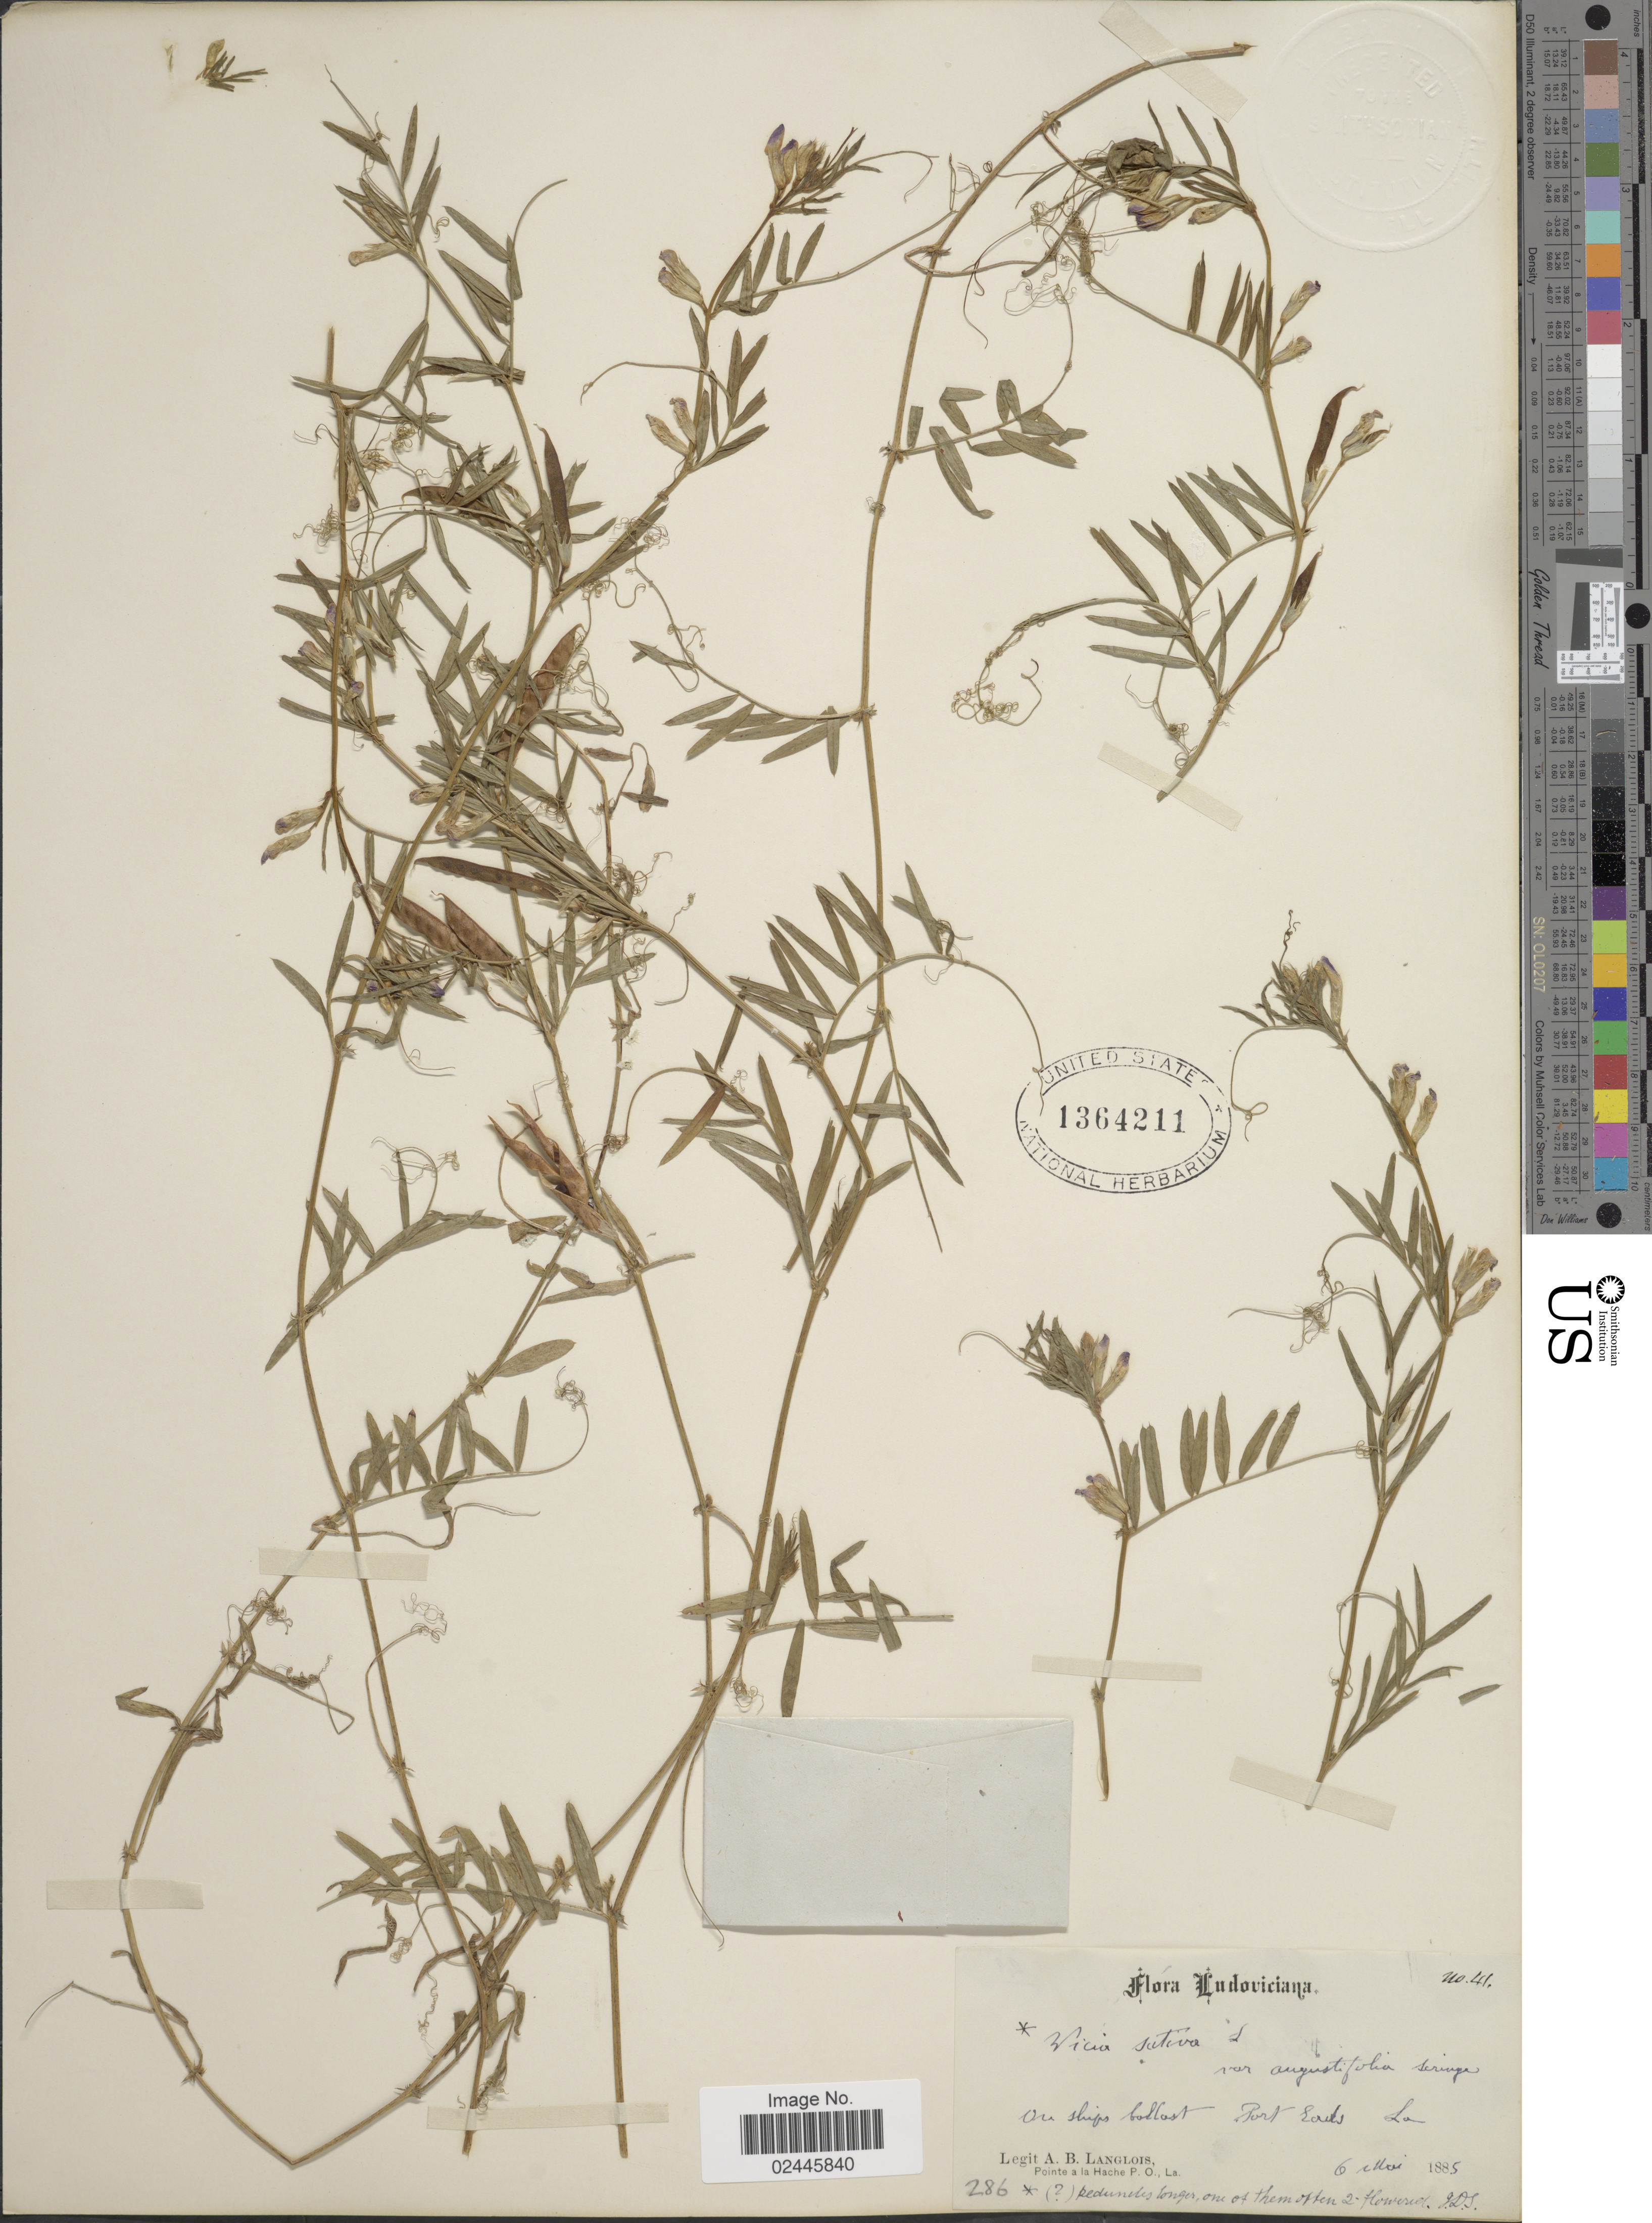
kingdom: Plantae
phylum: Tracheophyta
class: Magnoliopsida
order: Fabales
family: Fabaceae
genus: Vicia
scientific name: Vicia angustifolia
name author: L.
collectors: A. Langlois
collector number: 286/41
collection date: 1885-05-06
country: United States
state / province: Louisiana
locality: On ships ballast Port Eads .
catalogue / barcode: US 1364211